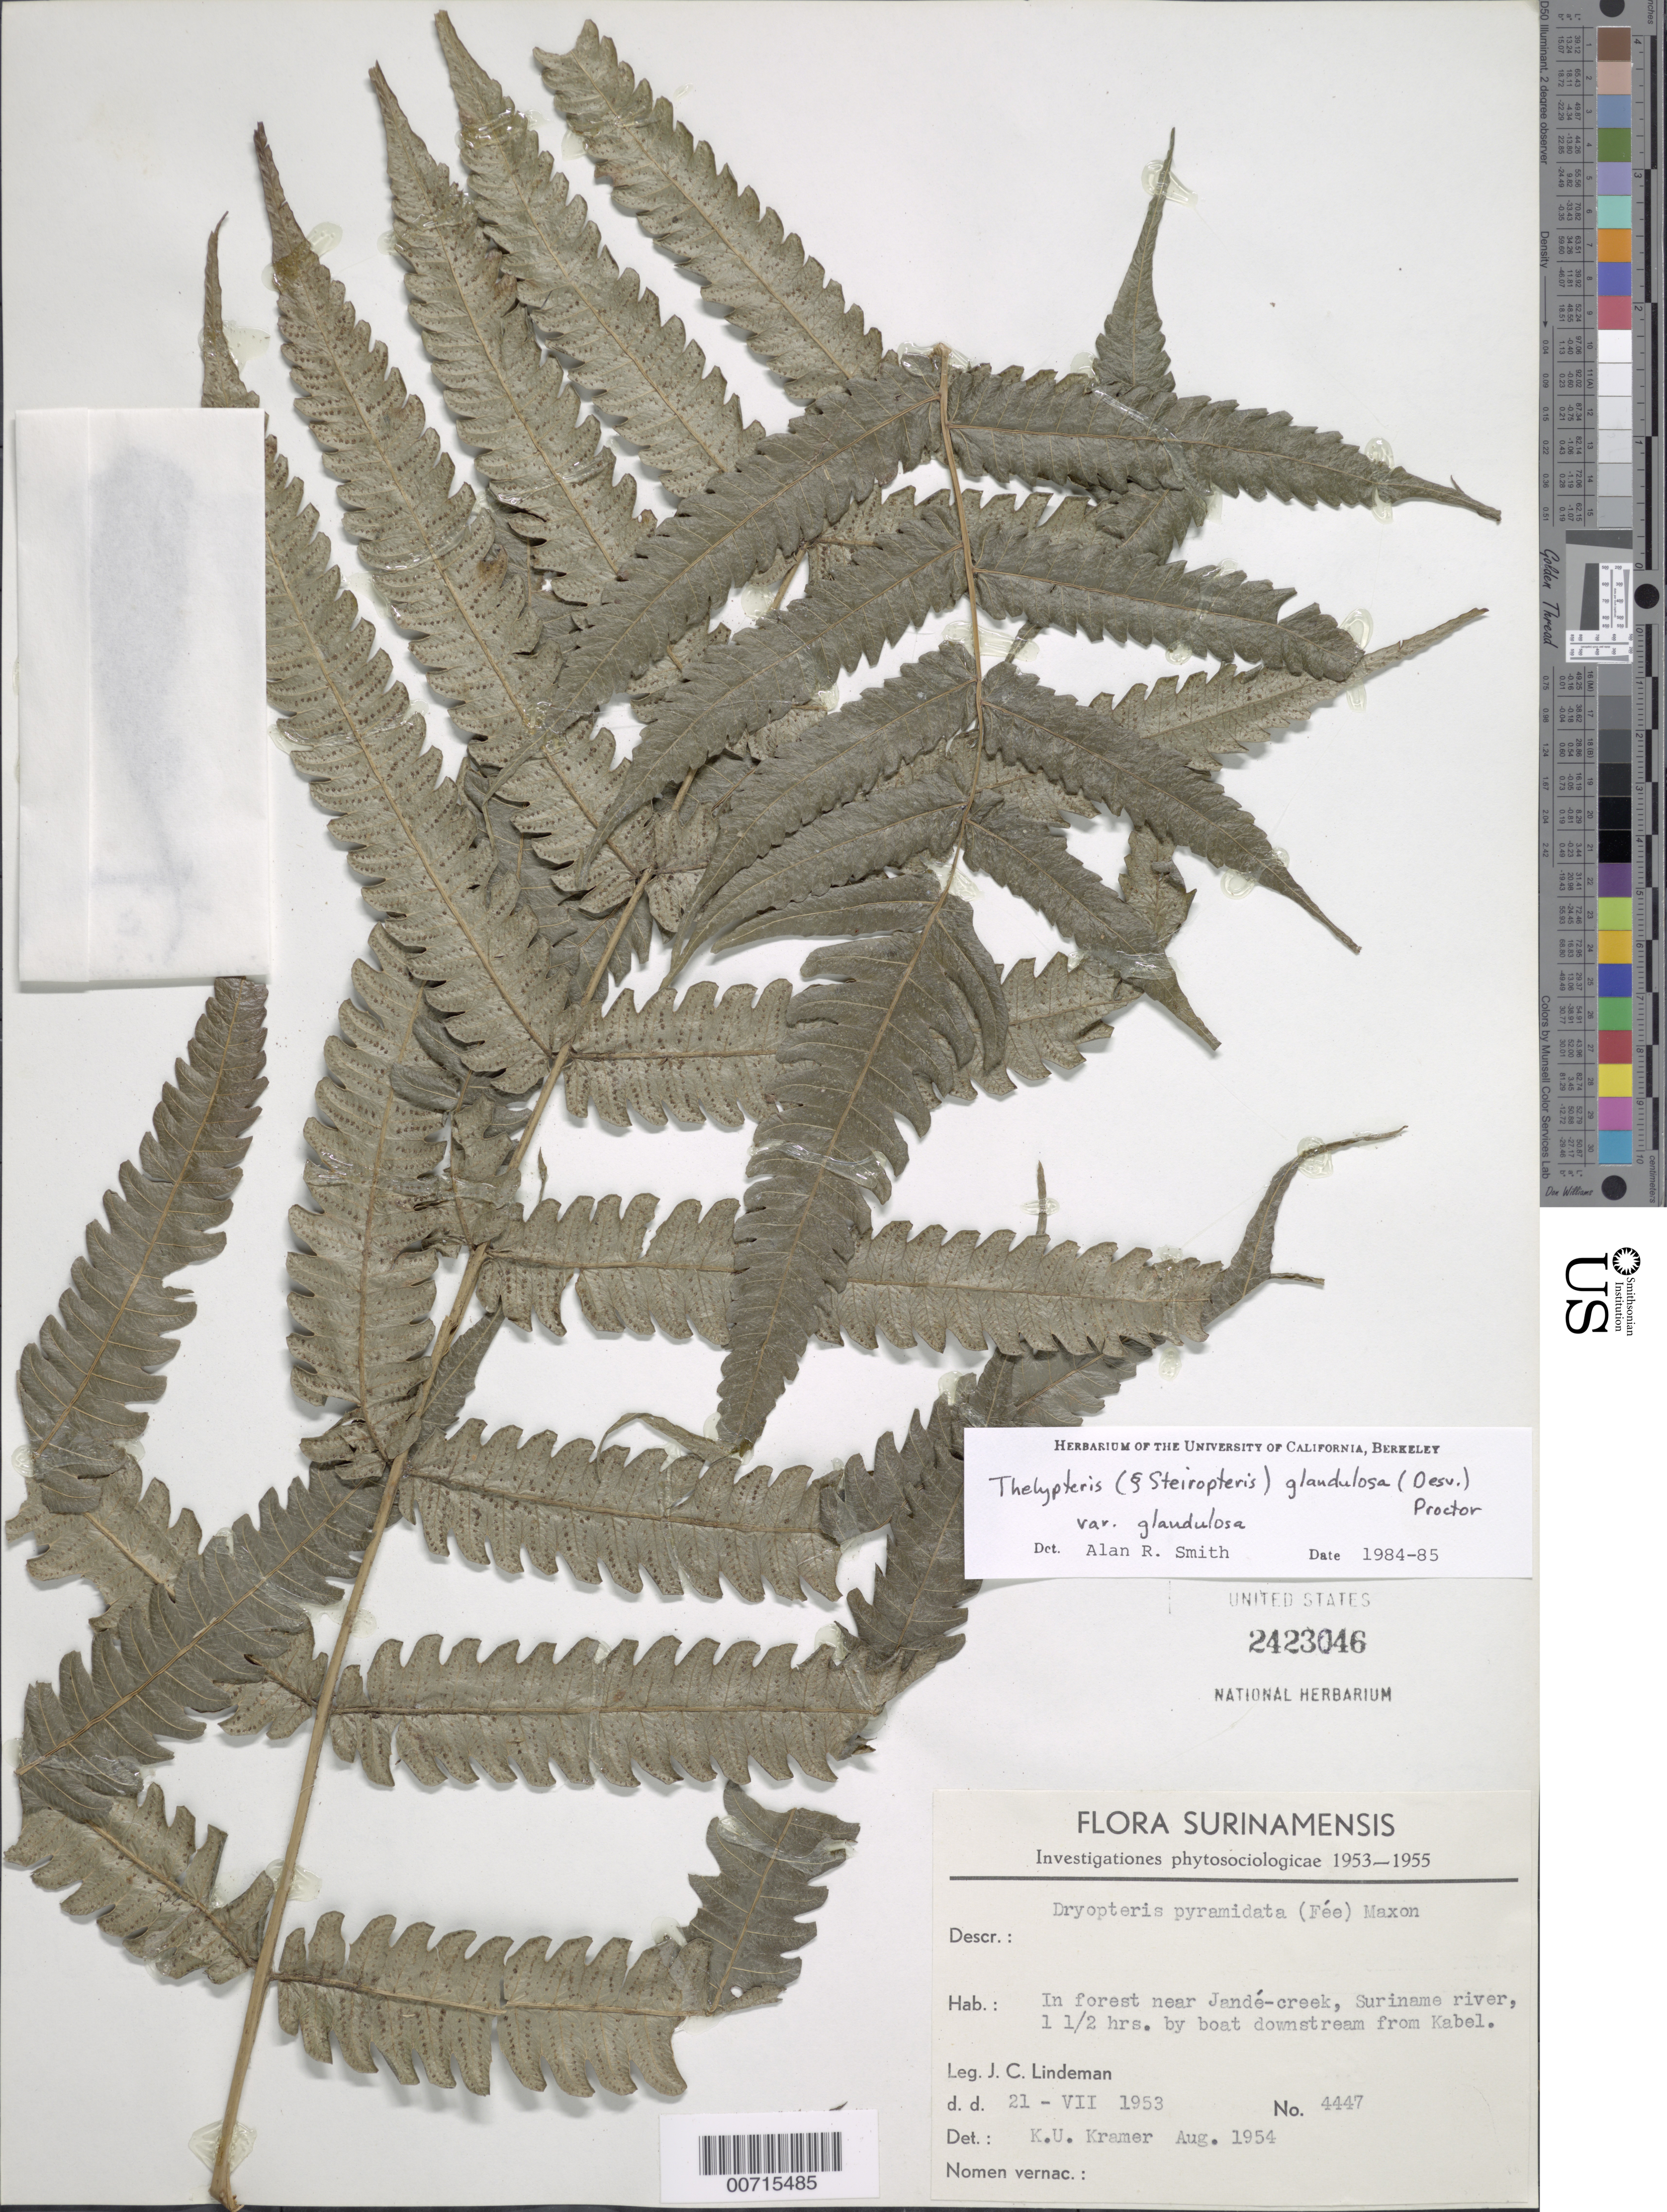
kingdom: Plantae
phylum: Tracheophyta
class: Polypodiopsida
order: Polypodiales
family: Thelypteridaceae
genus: Steiropteris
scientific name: Steiropteris glandulosa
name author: (Hook. f.) Pic. Serm.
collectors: J. C. Lindeman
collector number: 4447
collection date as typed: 21-Jul-53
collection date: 1953-07-21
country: Suriname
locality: Jandé Creek vic., Surinam R., 1 1/2 hrs. by boat downstream from Kabel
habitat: Forest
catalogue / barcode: US 2423046